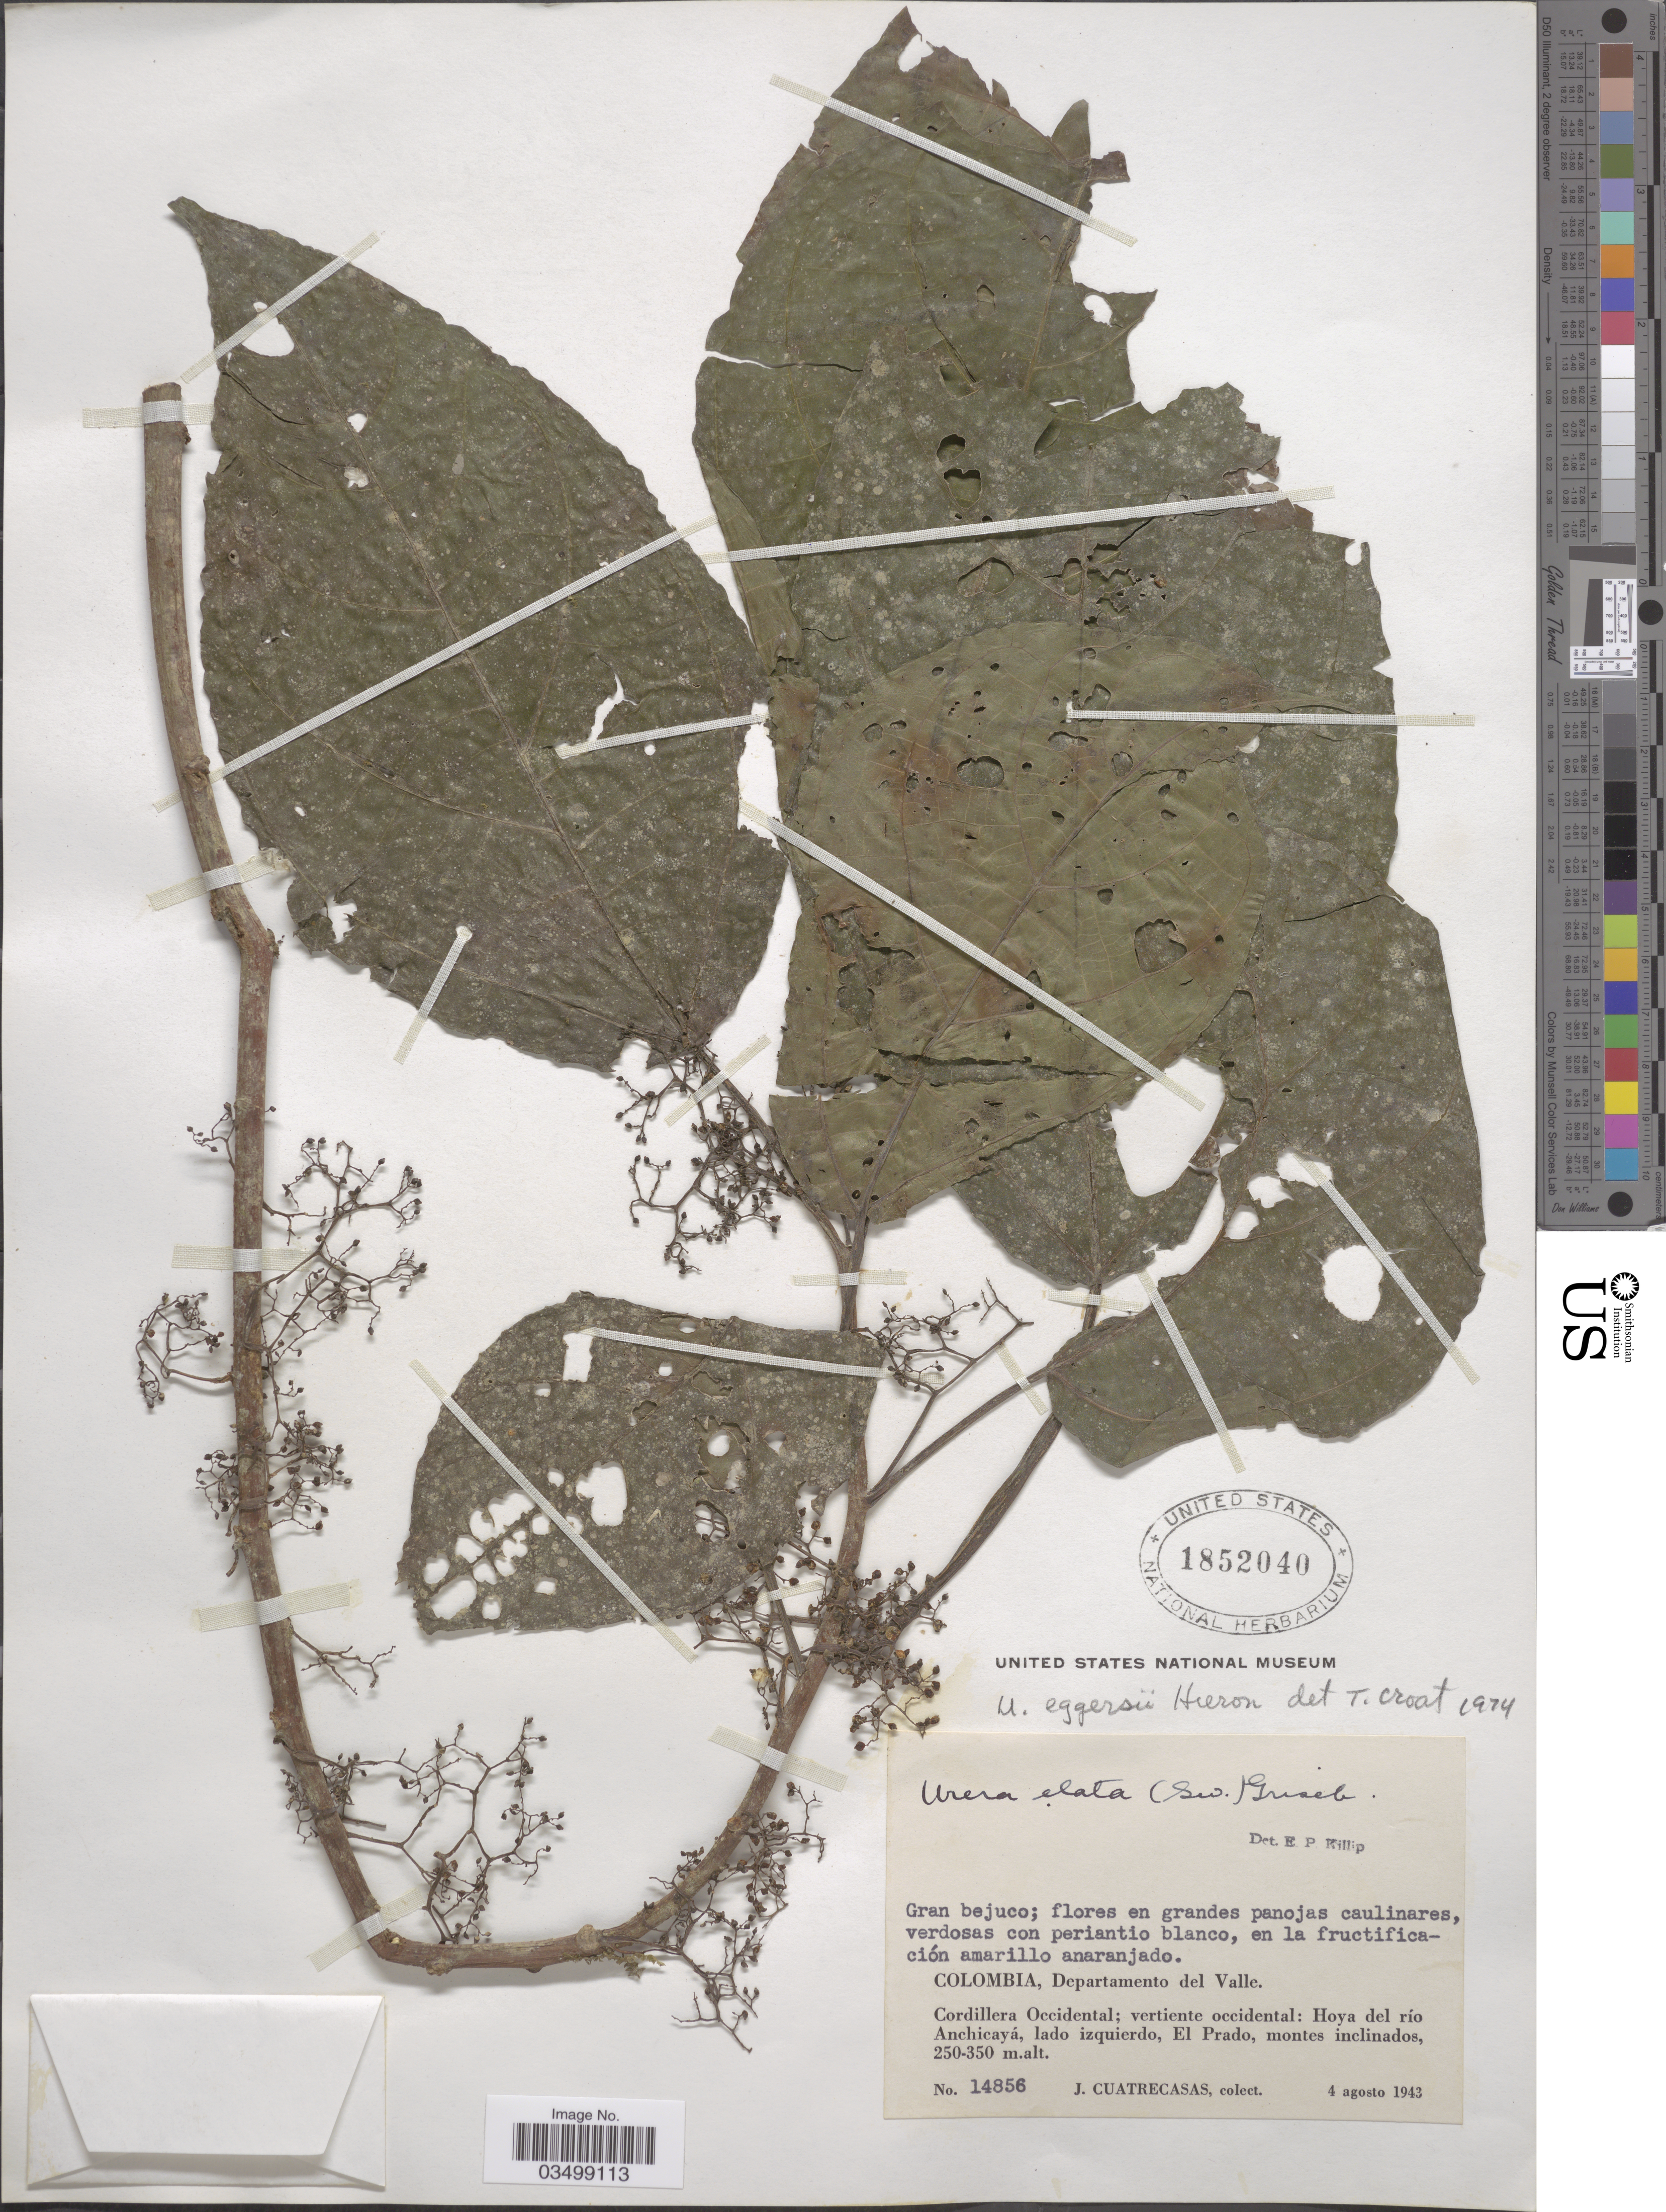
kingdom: Plantae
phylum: Tracheophyta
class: Magnoliopsida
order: Rosales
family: Urticaceae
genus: Urera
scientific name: Urera eggersii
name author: Hieron.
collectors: J. Cuatrecasas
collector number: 14856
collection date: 1943-08-04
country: Colombia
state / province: Valle del Cauca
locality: Departamento del Valle. Cordillera Occidental; vertiente occidental: Hoya del río Anchicayá, lado izquierdp, El Prado, montes inclinados.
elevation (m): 250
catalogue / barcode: US 1852040